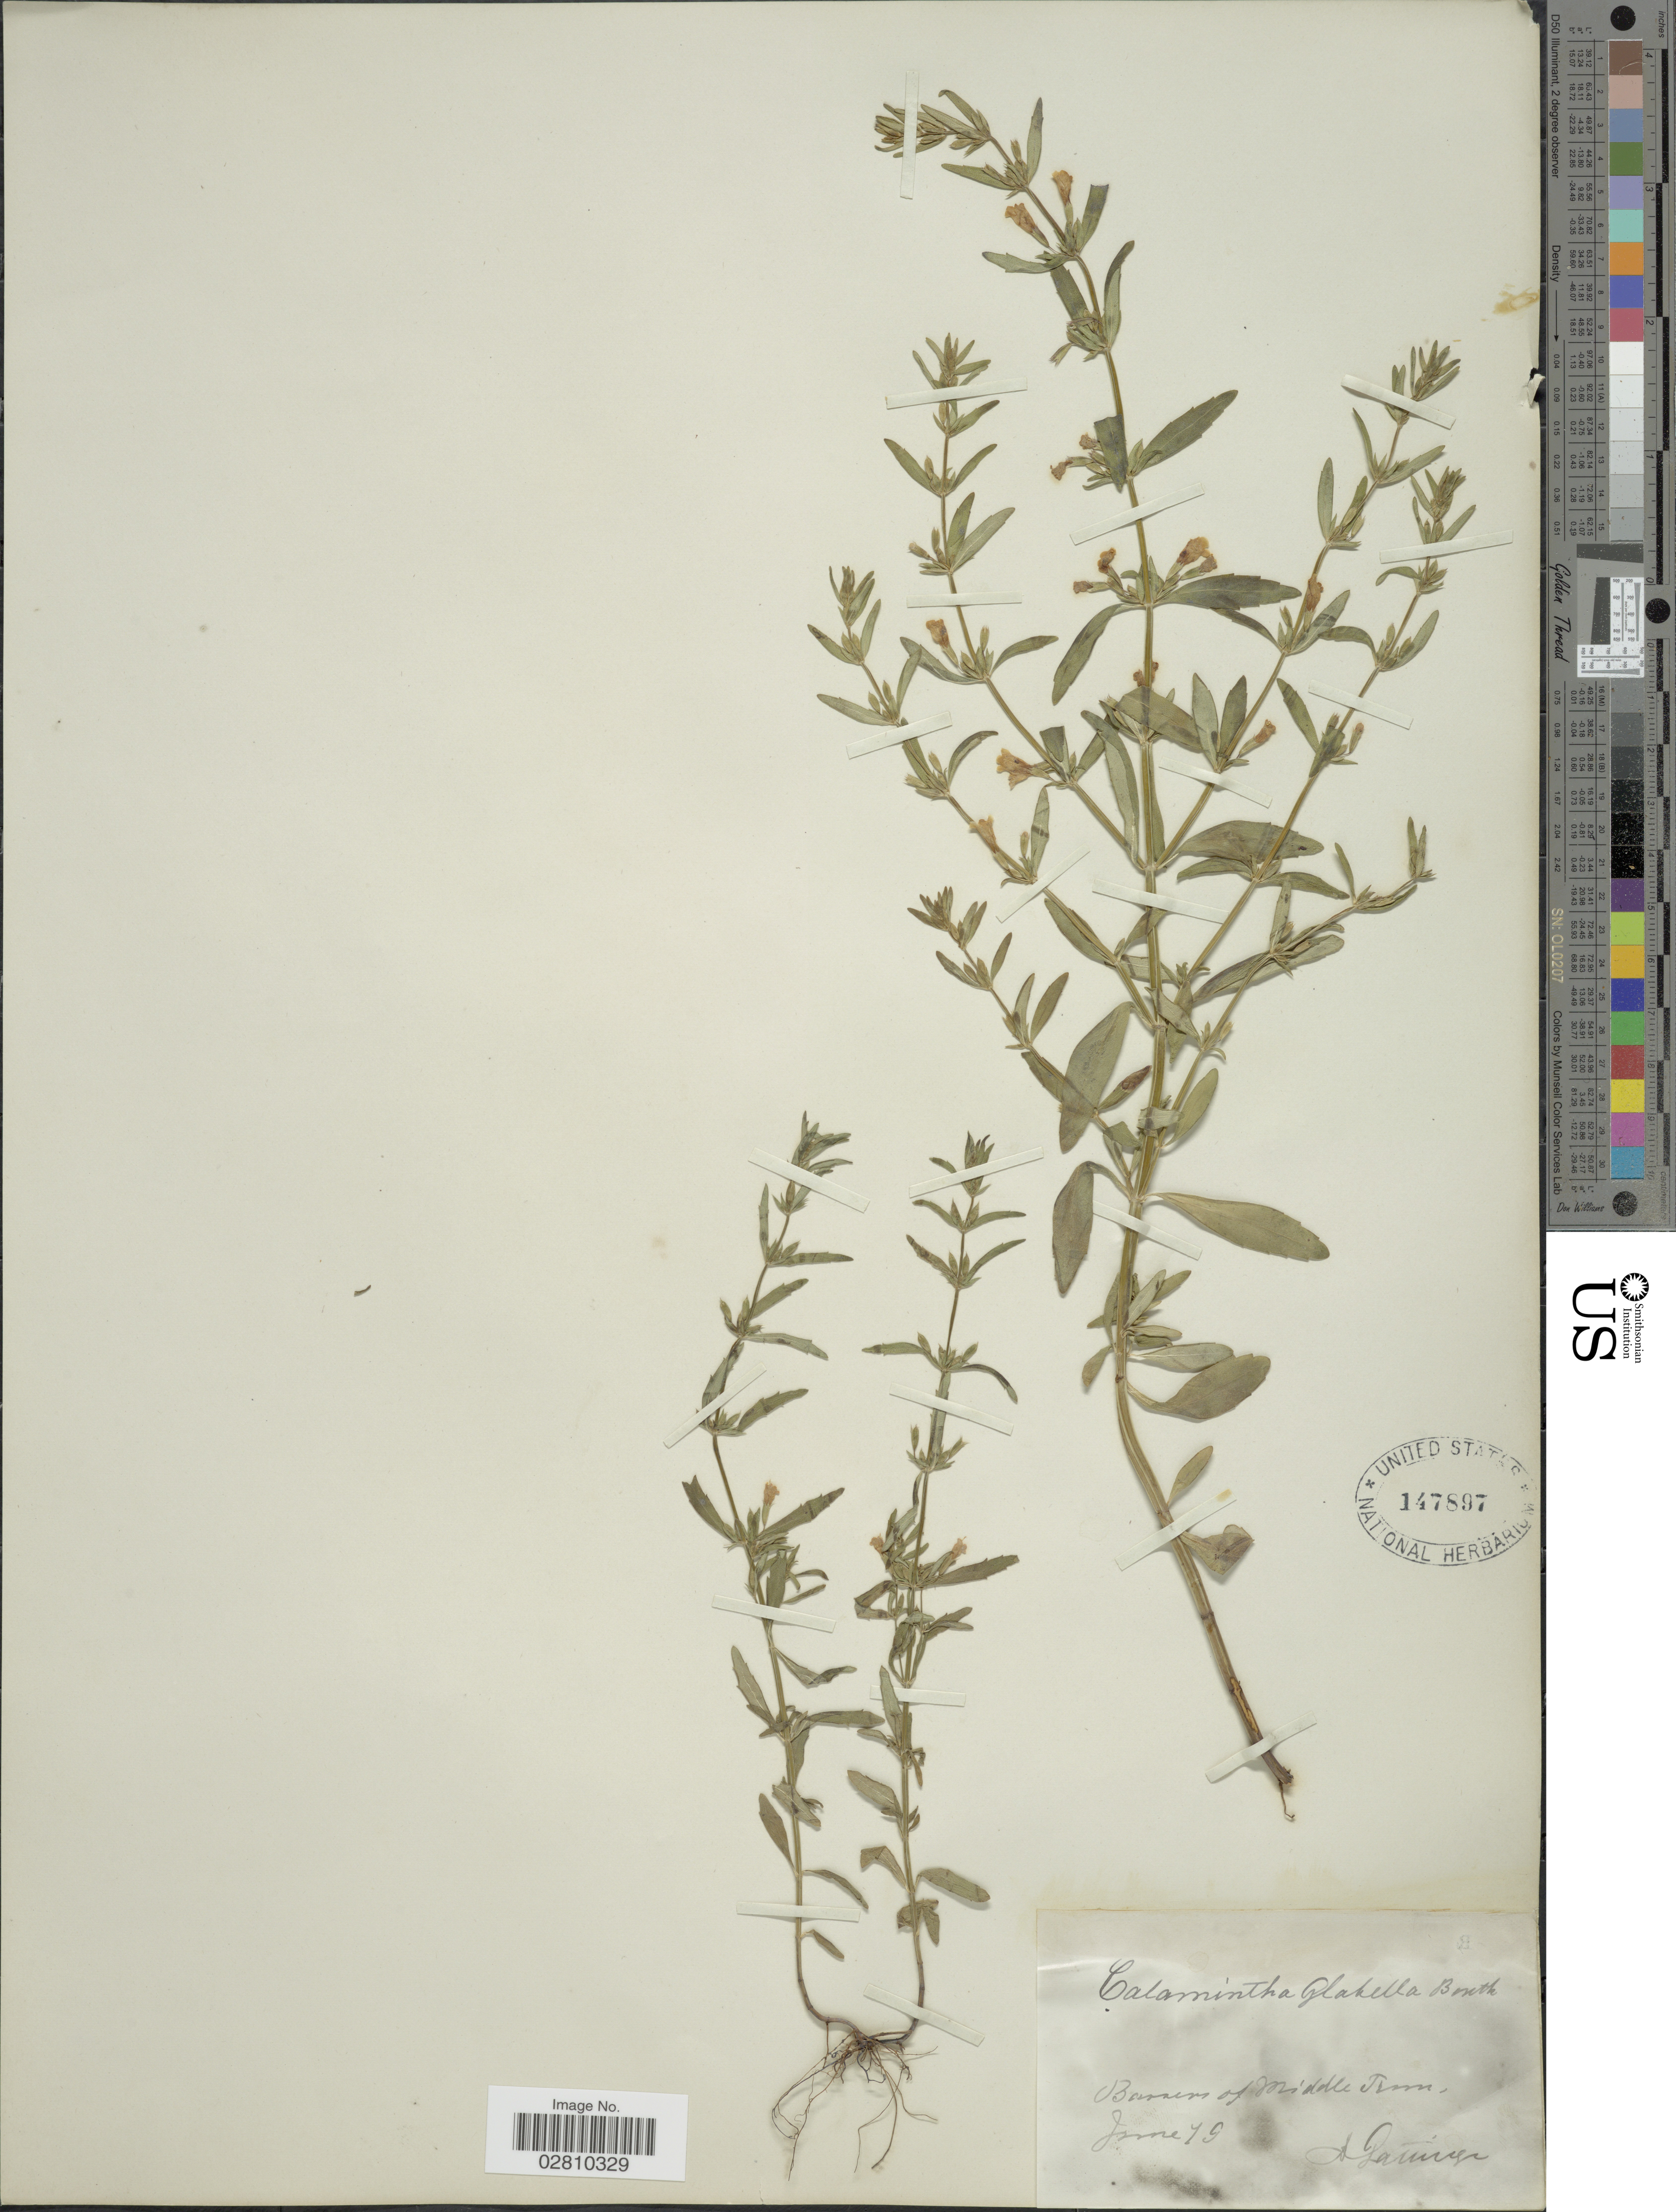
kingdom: Plantae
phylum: Tracheophyta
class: Magnoliopsida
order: Lamiales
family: Lamiaceae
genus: Clinopodium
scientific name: Clinopodium glabellum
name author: (Michx.) Kuntze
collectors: A. Gattinger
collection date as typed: Transcribed d/m/y: /6/79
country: United States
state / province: Tennessee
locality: Barrens of Middle Tenn.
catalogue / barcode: US 147897